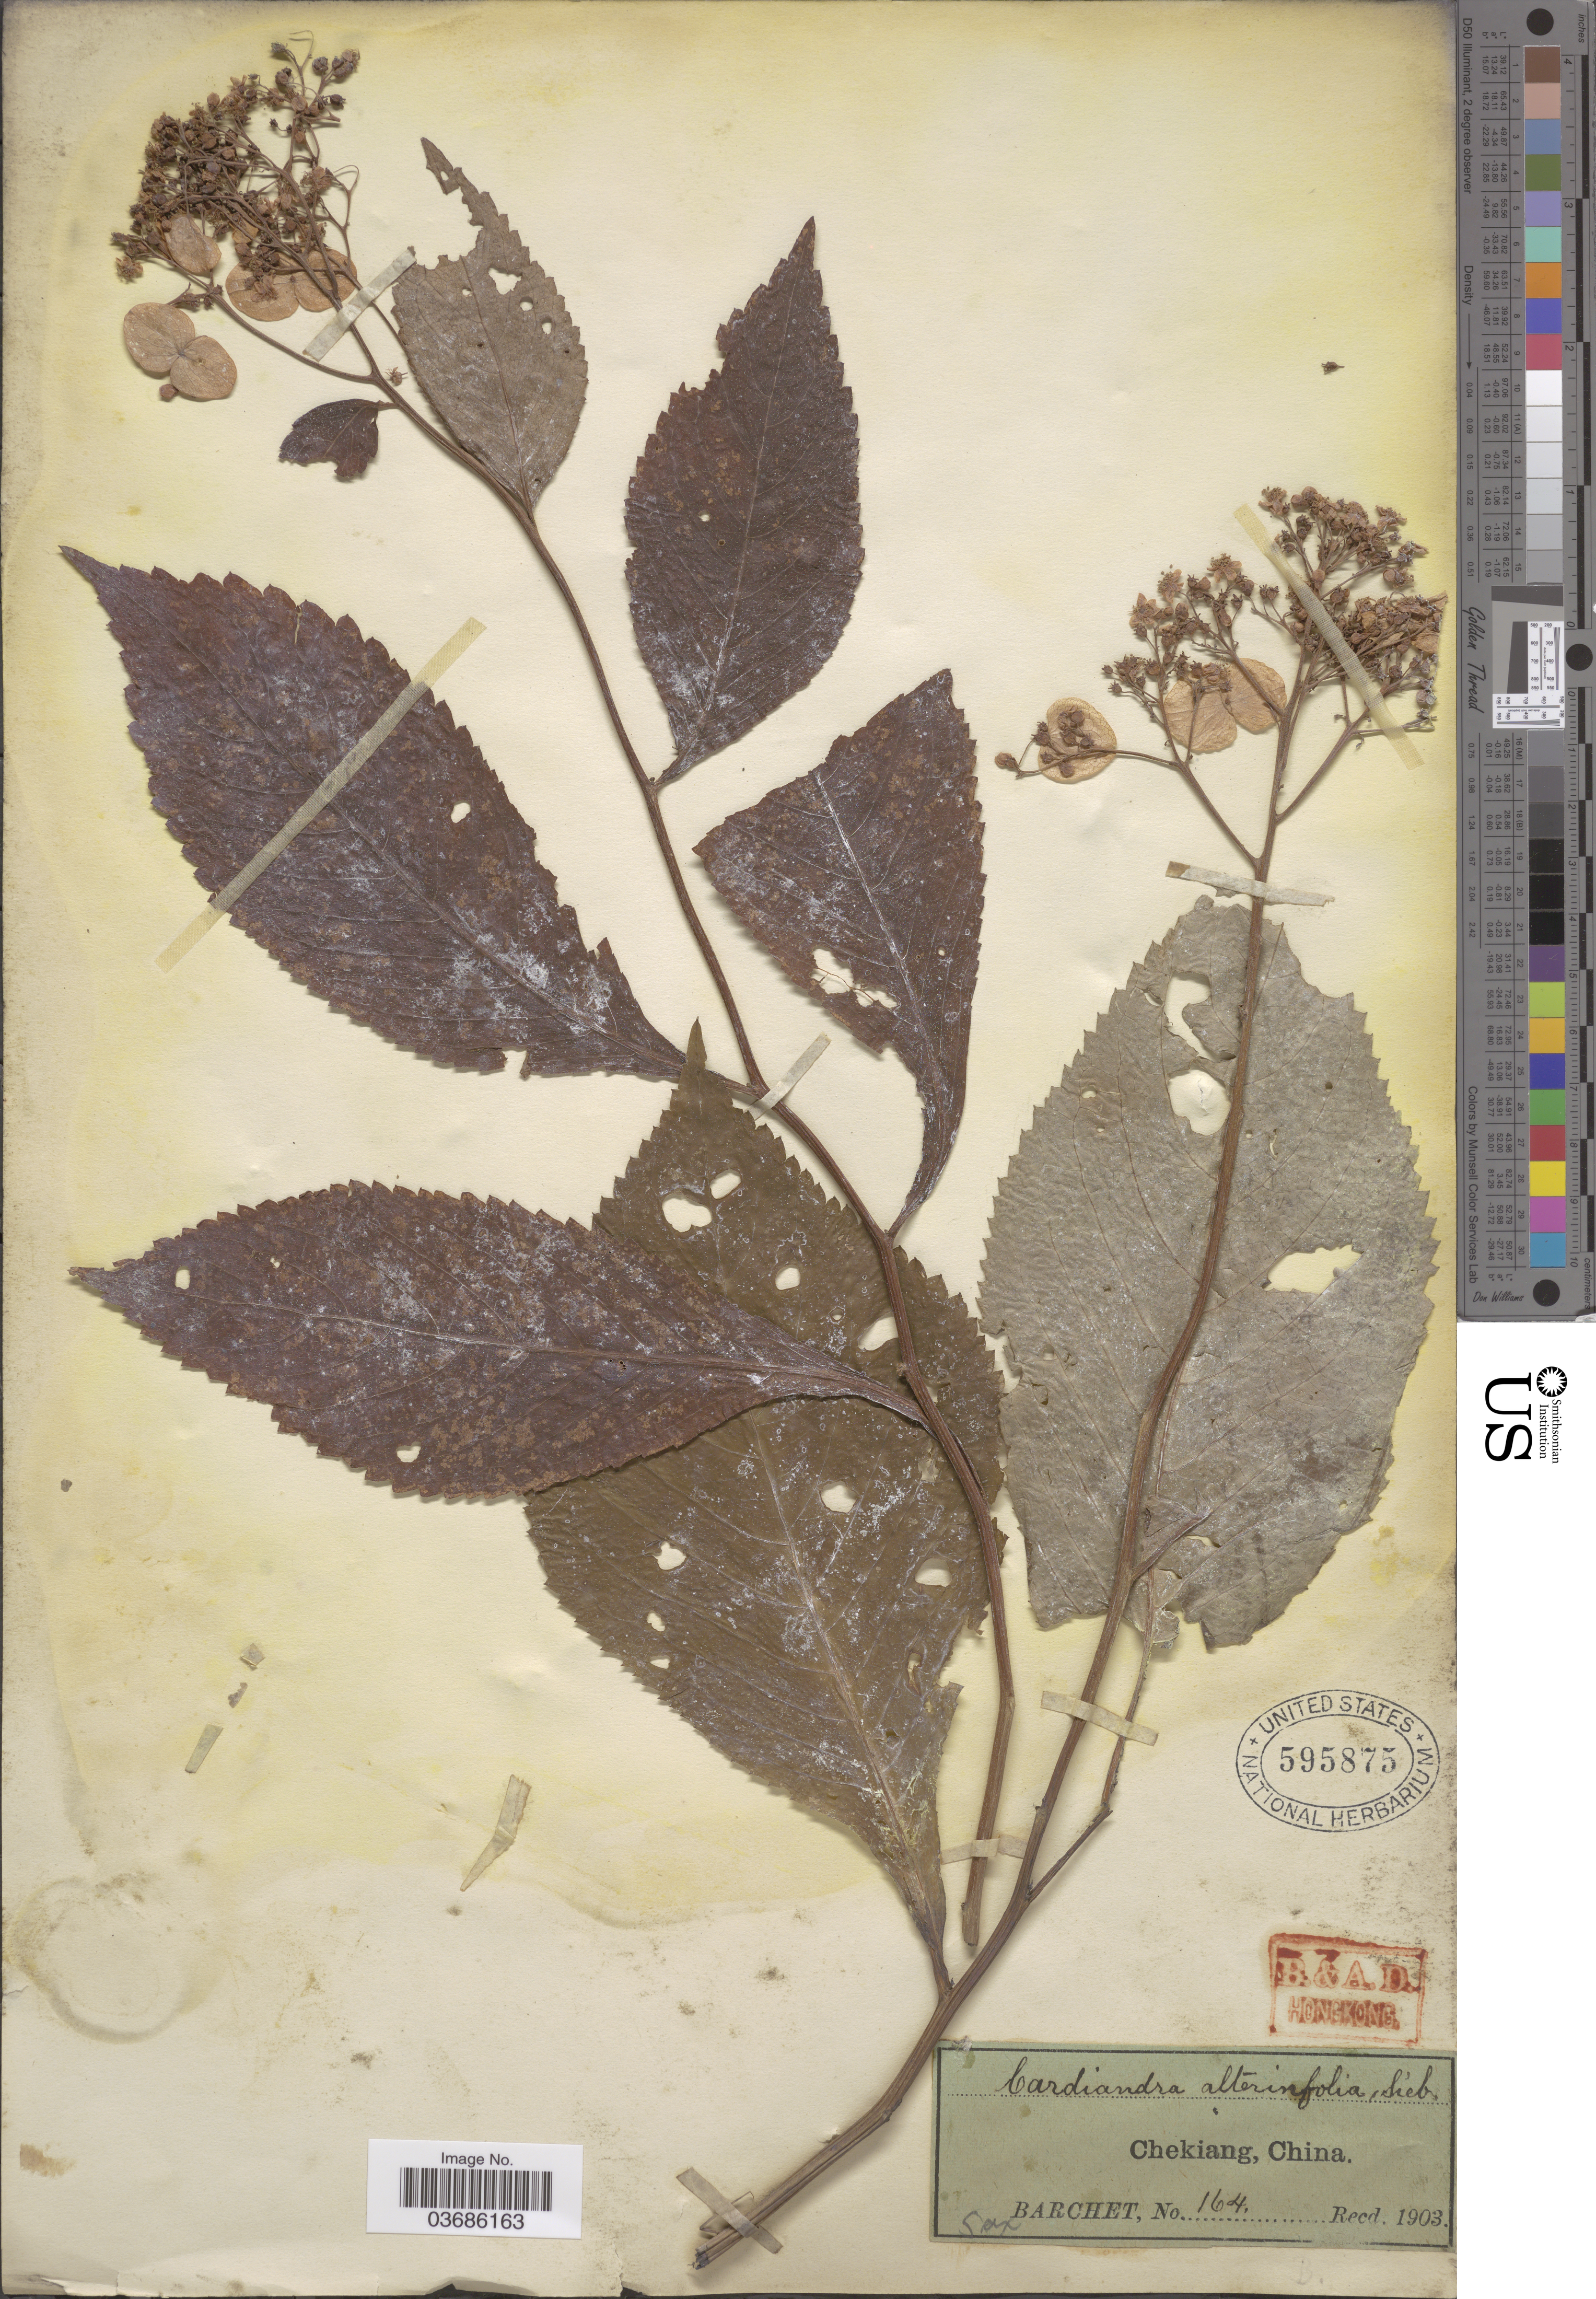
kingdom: Plantae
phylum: Tracheophyta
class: Magnoliopsida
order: Cornales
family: Hydrangeaceae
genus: Hydrangea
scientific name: Hydrangea alternifolia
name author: Siebold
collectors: Barchet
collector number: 164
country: China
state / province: Zhejiang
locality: Chekiang.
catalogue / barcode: US 595875